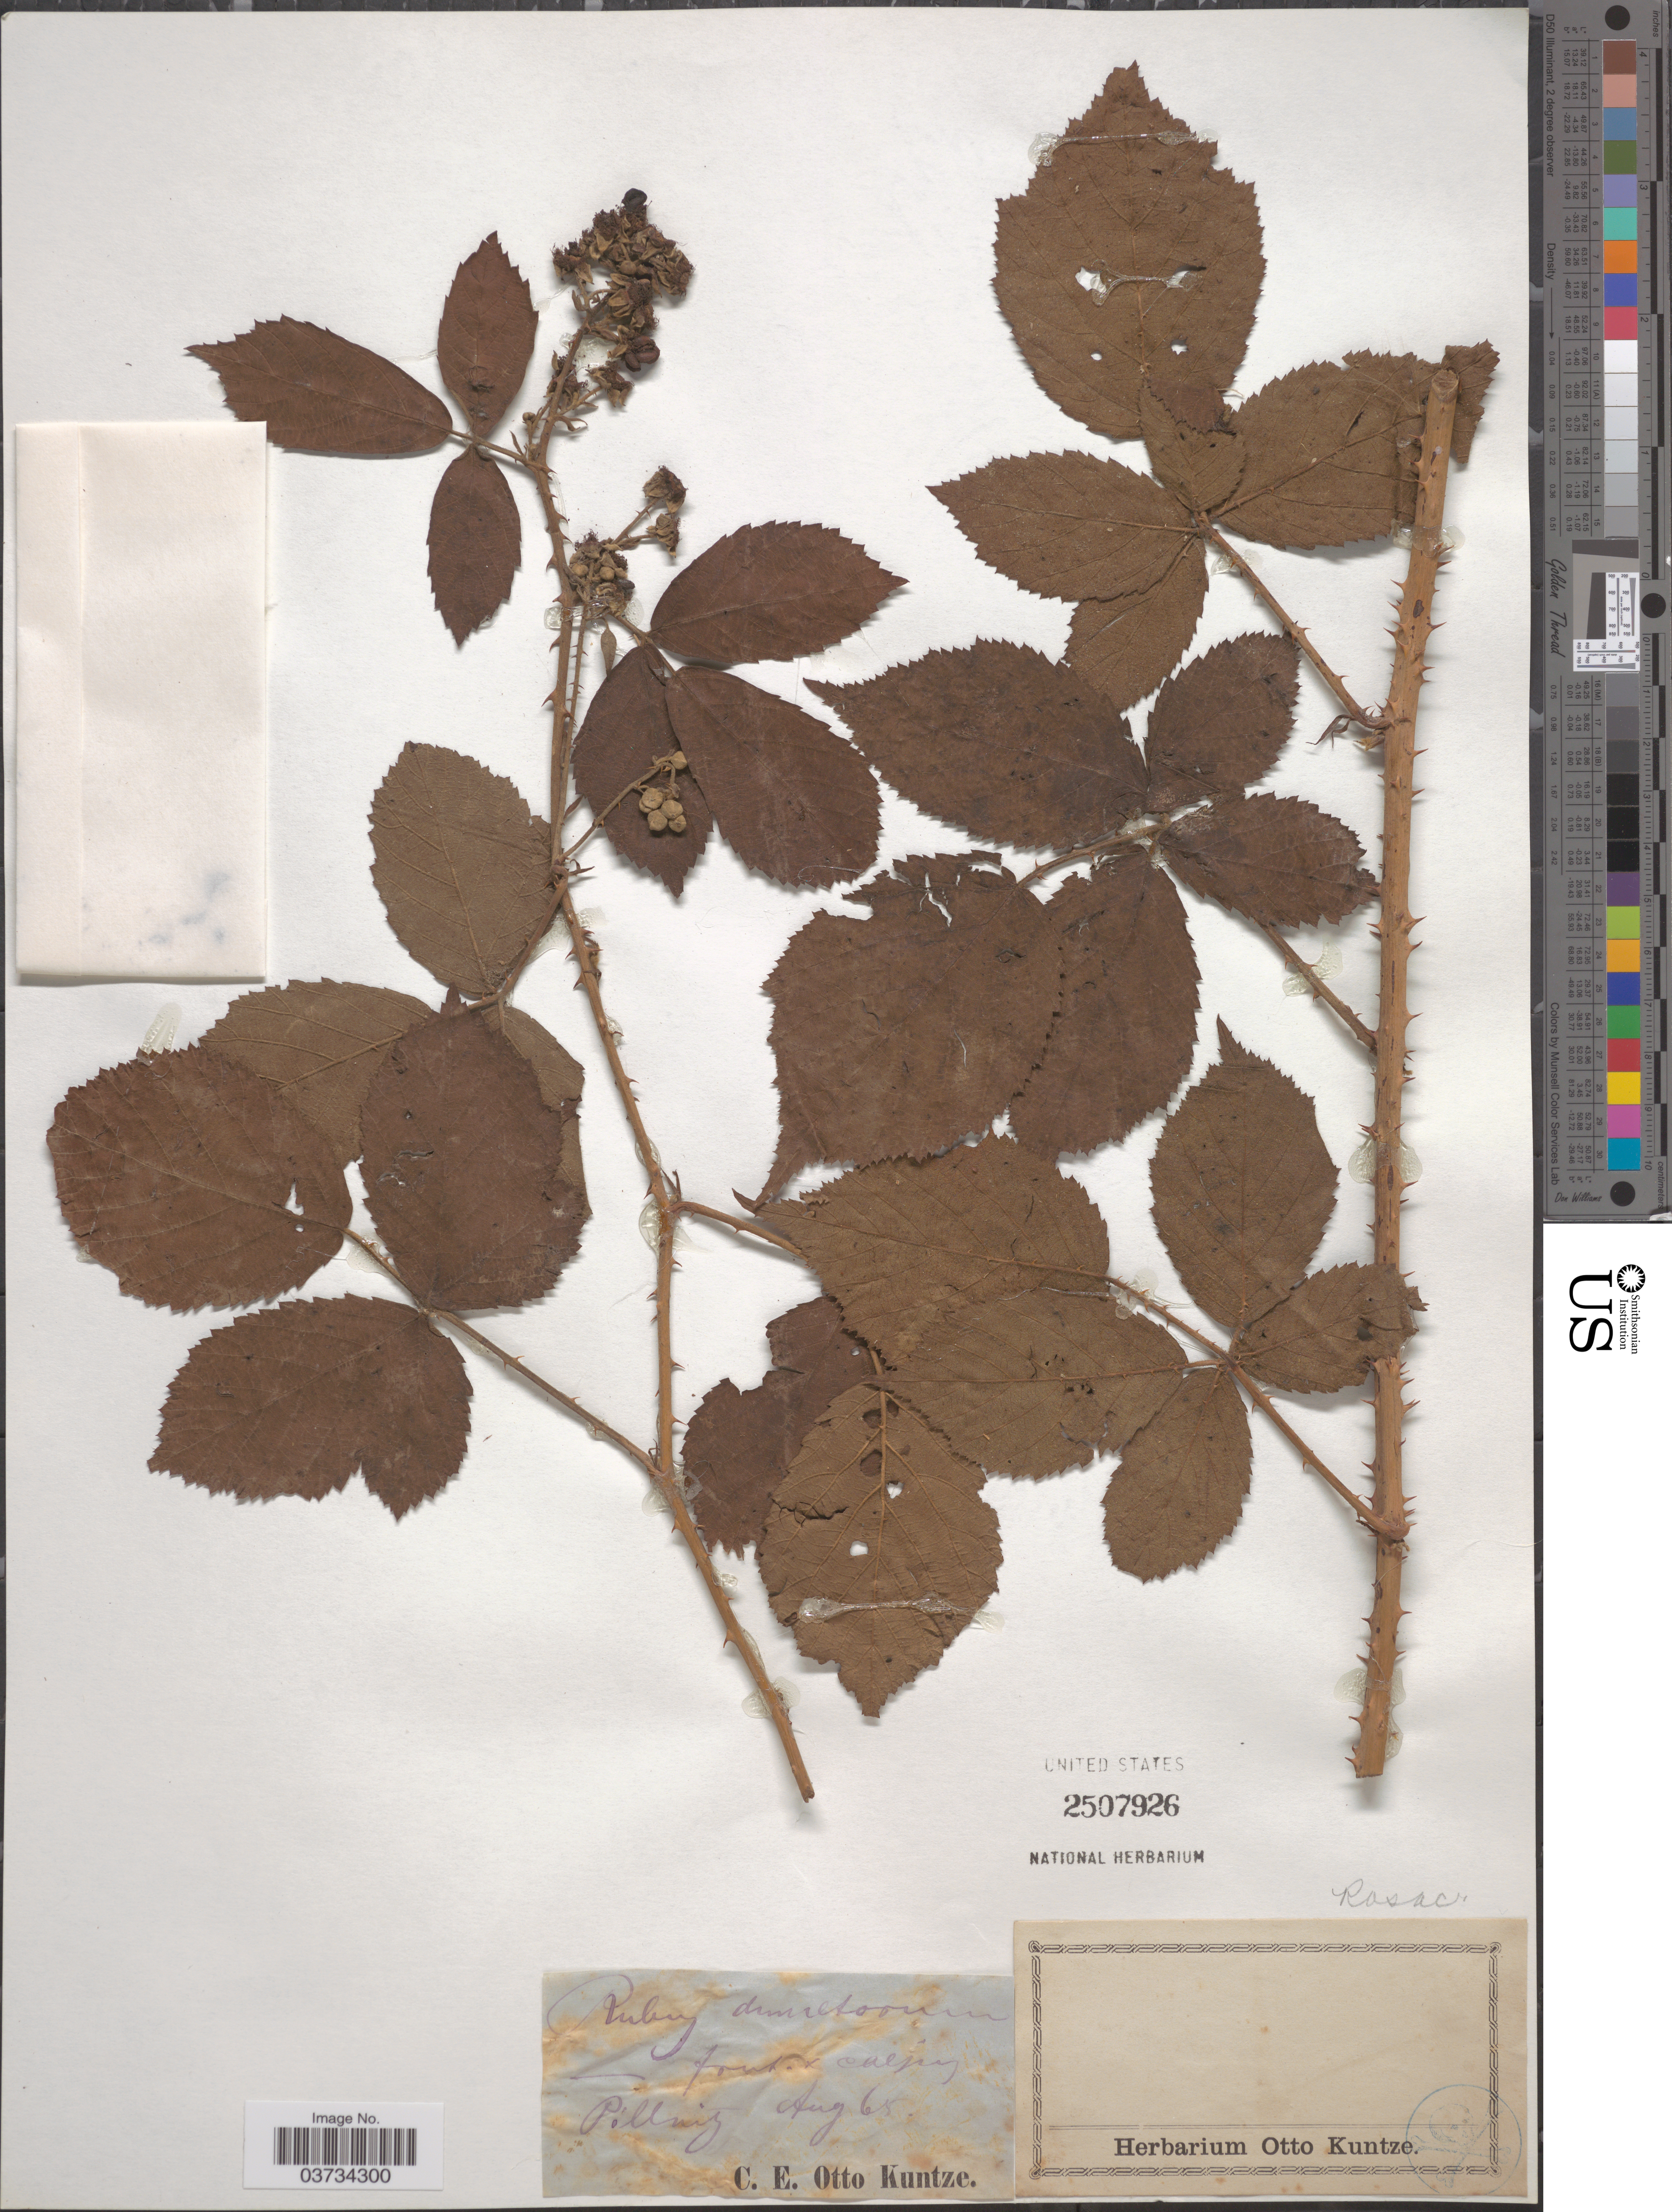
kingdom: Plantae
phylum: Tracheophyta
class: Magnoliopsida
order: Rosales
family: Rosaceae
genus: Rubus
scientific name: Rubus dumetorum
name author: Weihe ex Boenn.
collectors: C.E.O. Kuntze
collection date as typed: Transcribed d/m/y: /8/65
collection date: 1865-08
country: Germany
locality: Pollnitz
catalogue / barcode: US 2507926